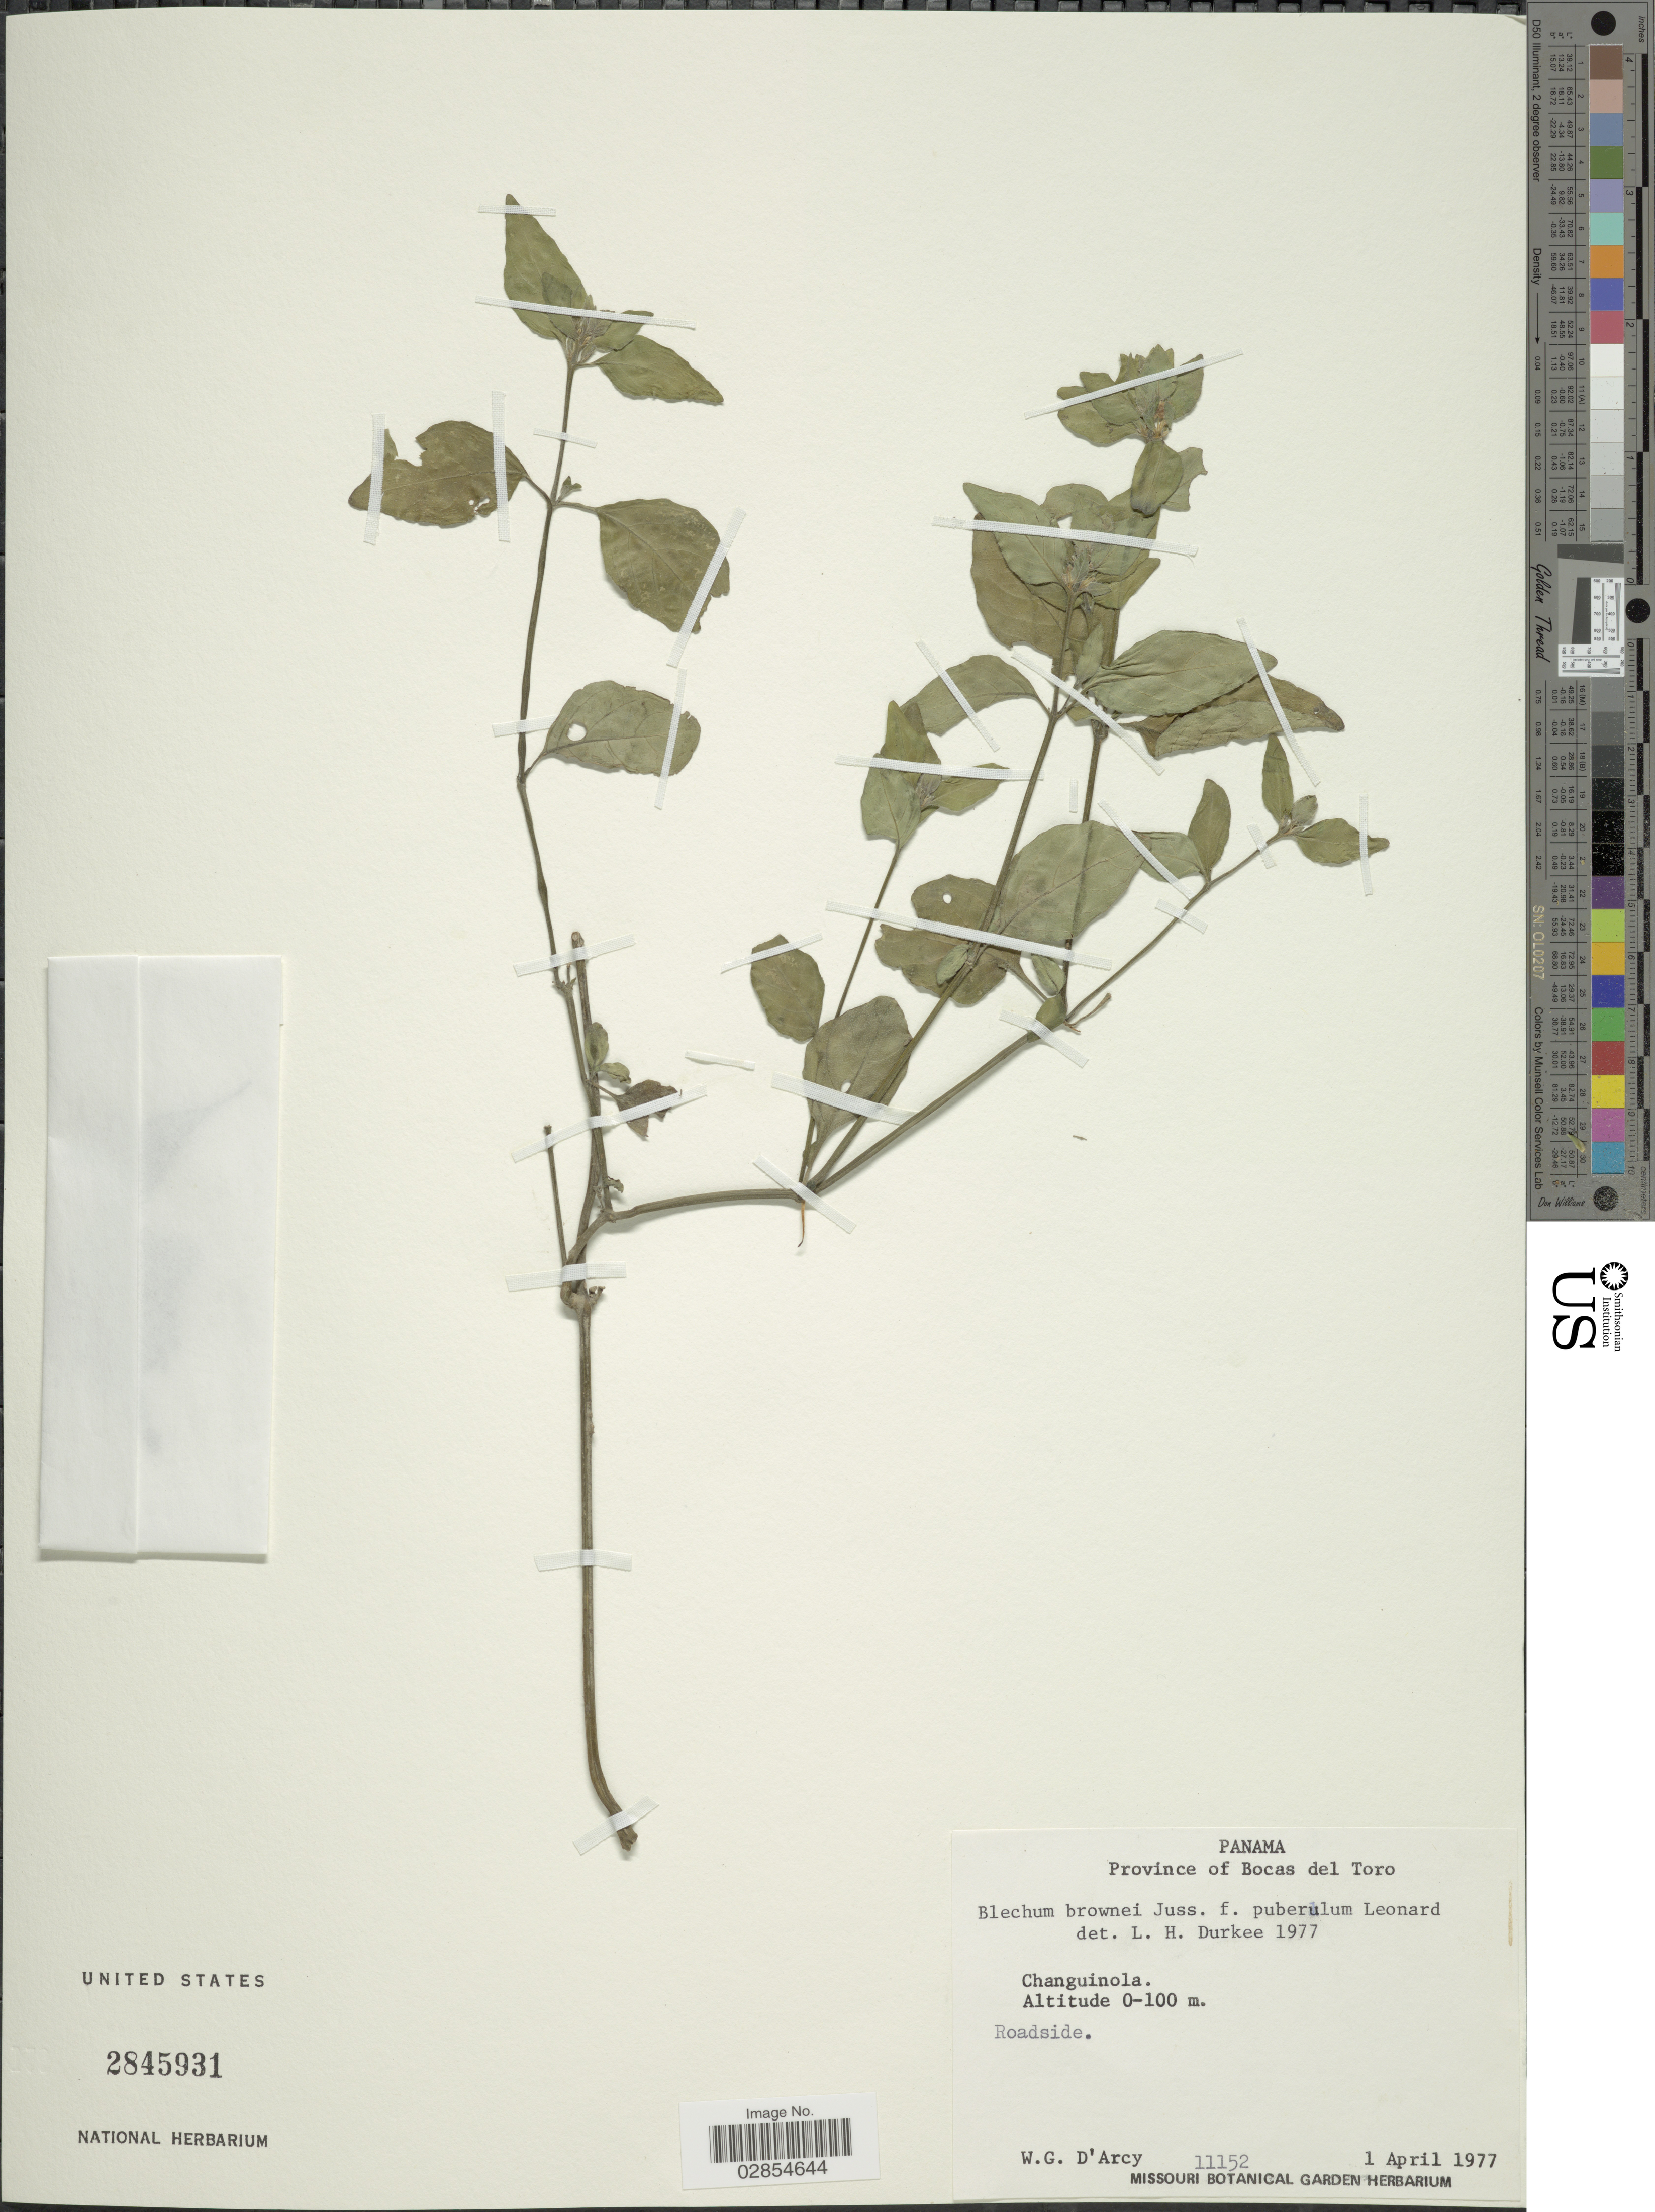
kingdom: Plantae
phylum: Tracheophyta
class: Magnoliopsida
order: Lamiales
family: Acanthaceae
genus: Blechum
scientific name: Blechum pyramidatum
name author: (Lam.) Urb.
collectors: W. G. D'Arcy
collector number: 11152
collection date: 1977-04-01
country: Panama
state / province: Bocas del Toro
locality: Province of Bocas del Toro. Changuinola.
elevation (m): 0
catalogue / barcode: US 2845931